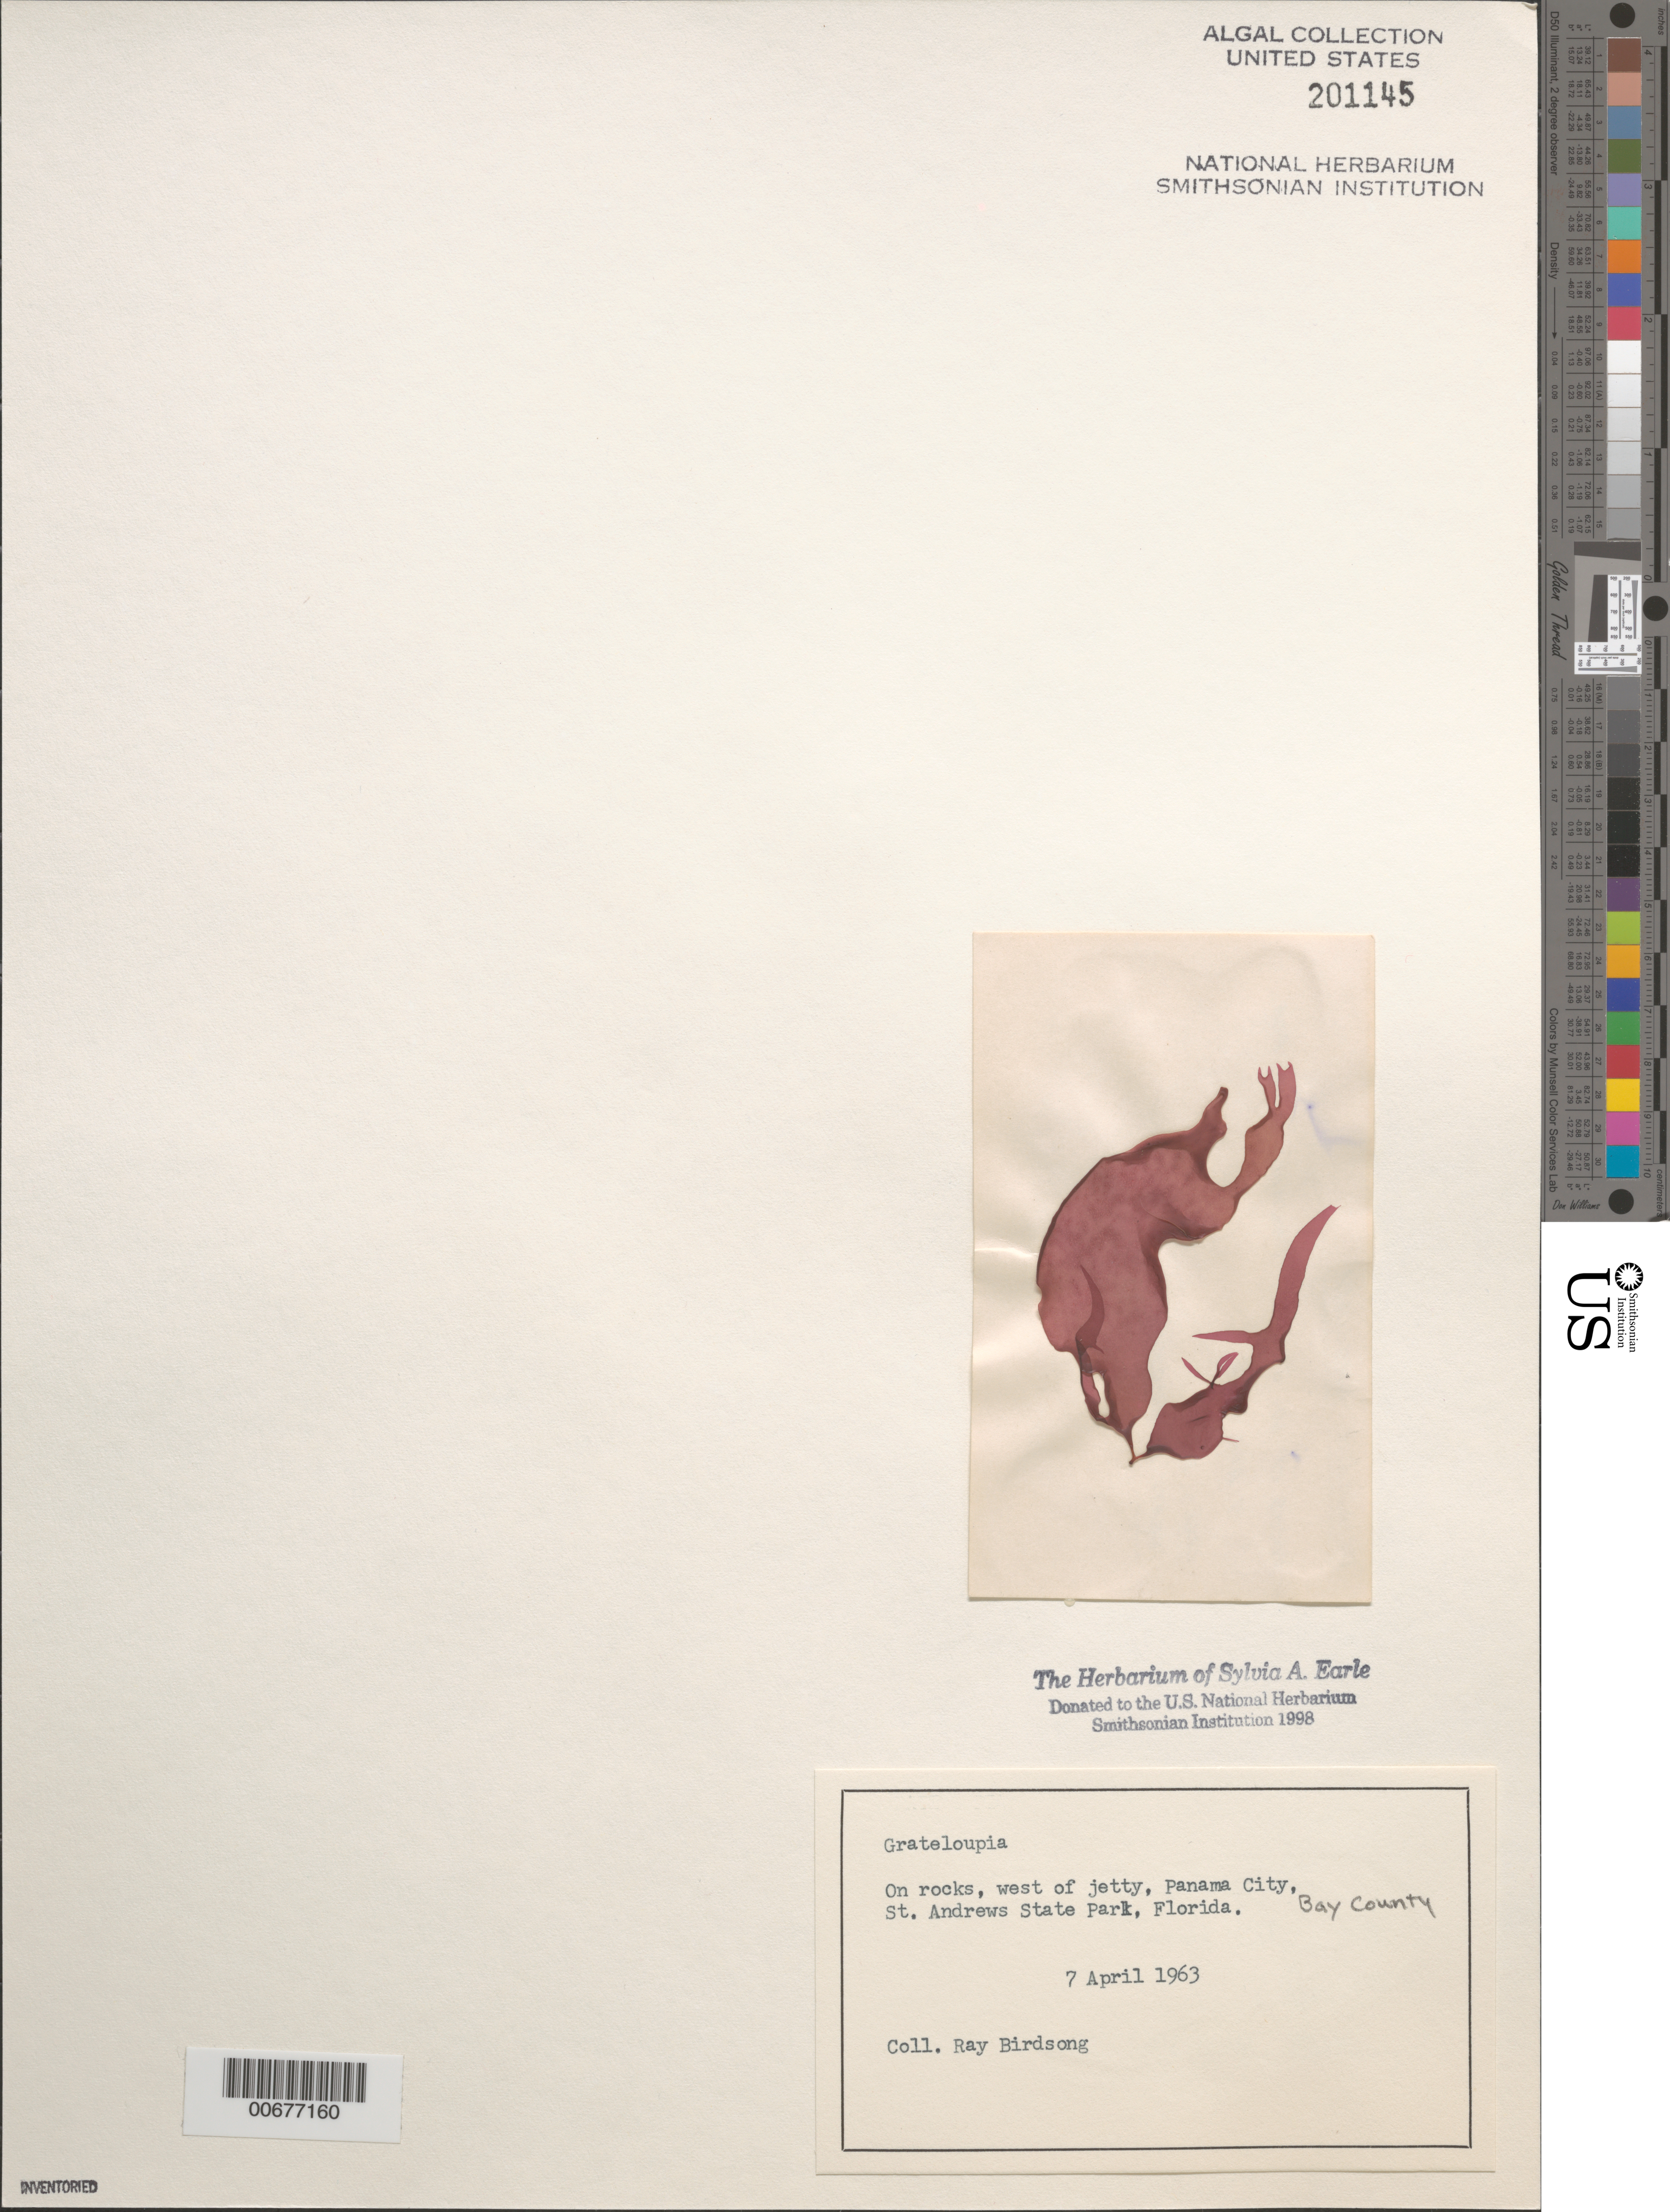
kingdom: Plantae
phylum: Rhodophyta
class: Florideophyceae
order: Halymeniales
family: Halymeniaceae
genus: Grateloupia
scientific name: Grateloupia sp.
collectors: R. Birdsong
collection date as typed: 07 Apr 1963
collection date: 1963-04-07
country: United States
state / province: Florida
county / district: Bay County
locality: Panama City, St. Andrews State Park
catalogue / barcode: US 201145